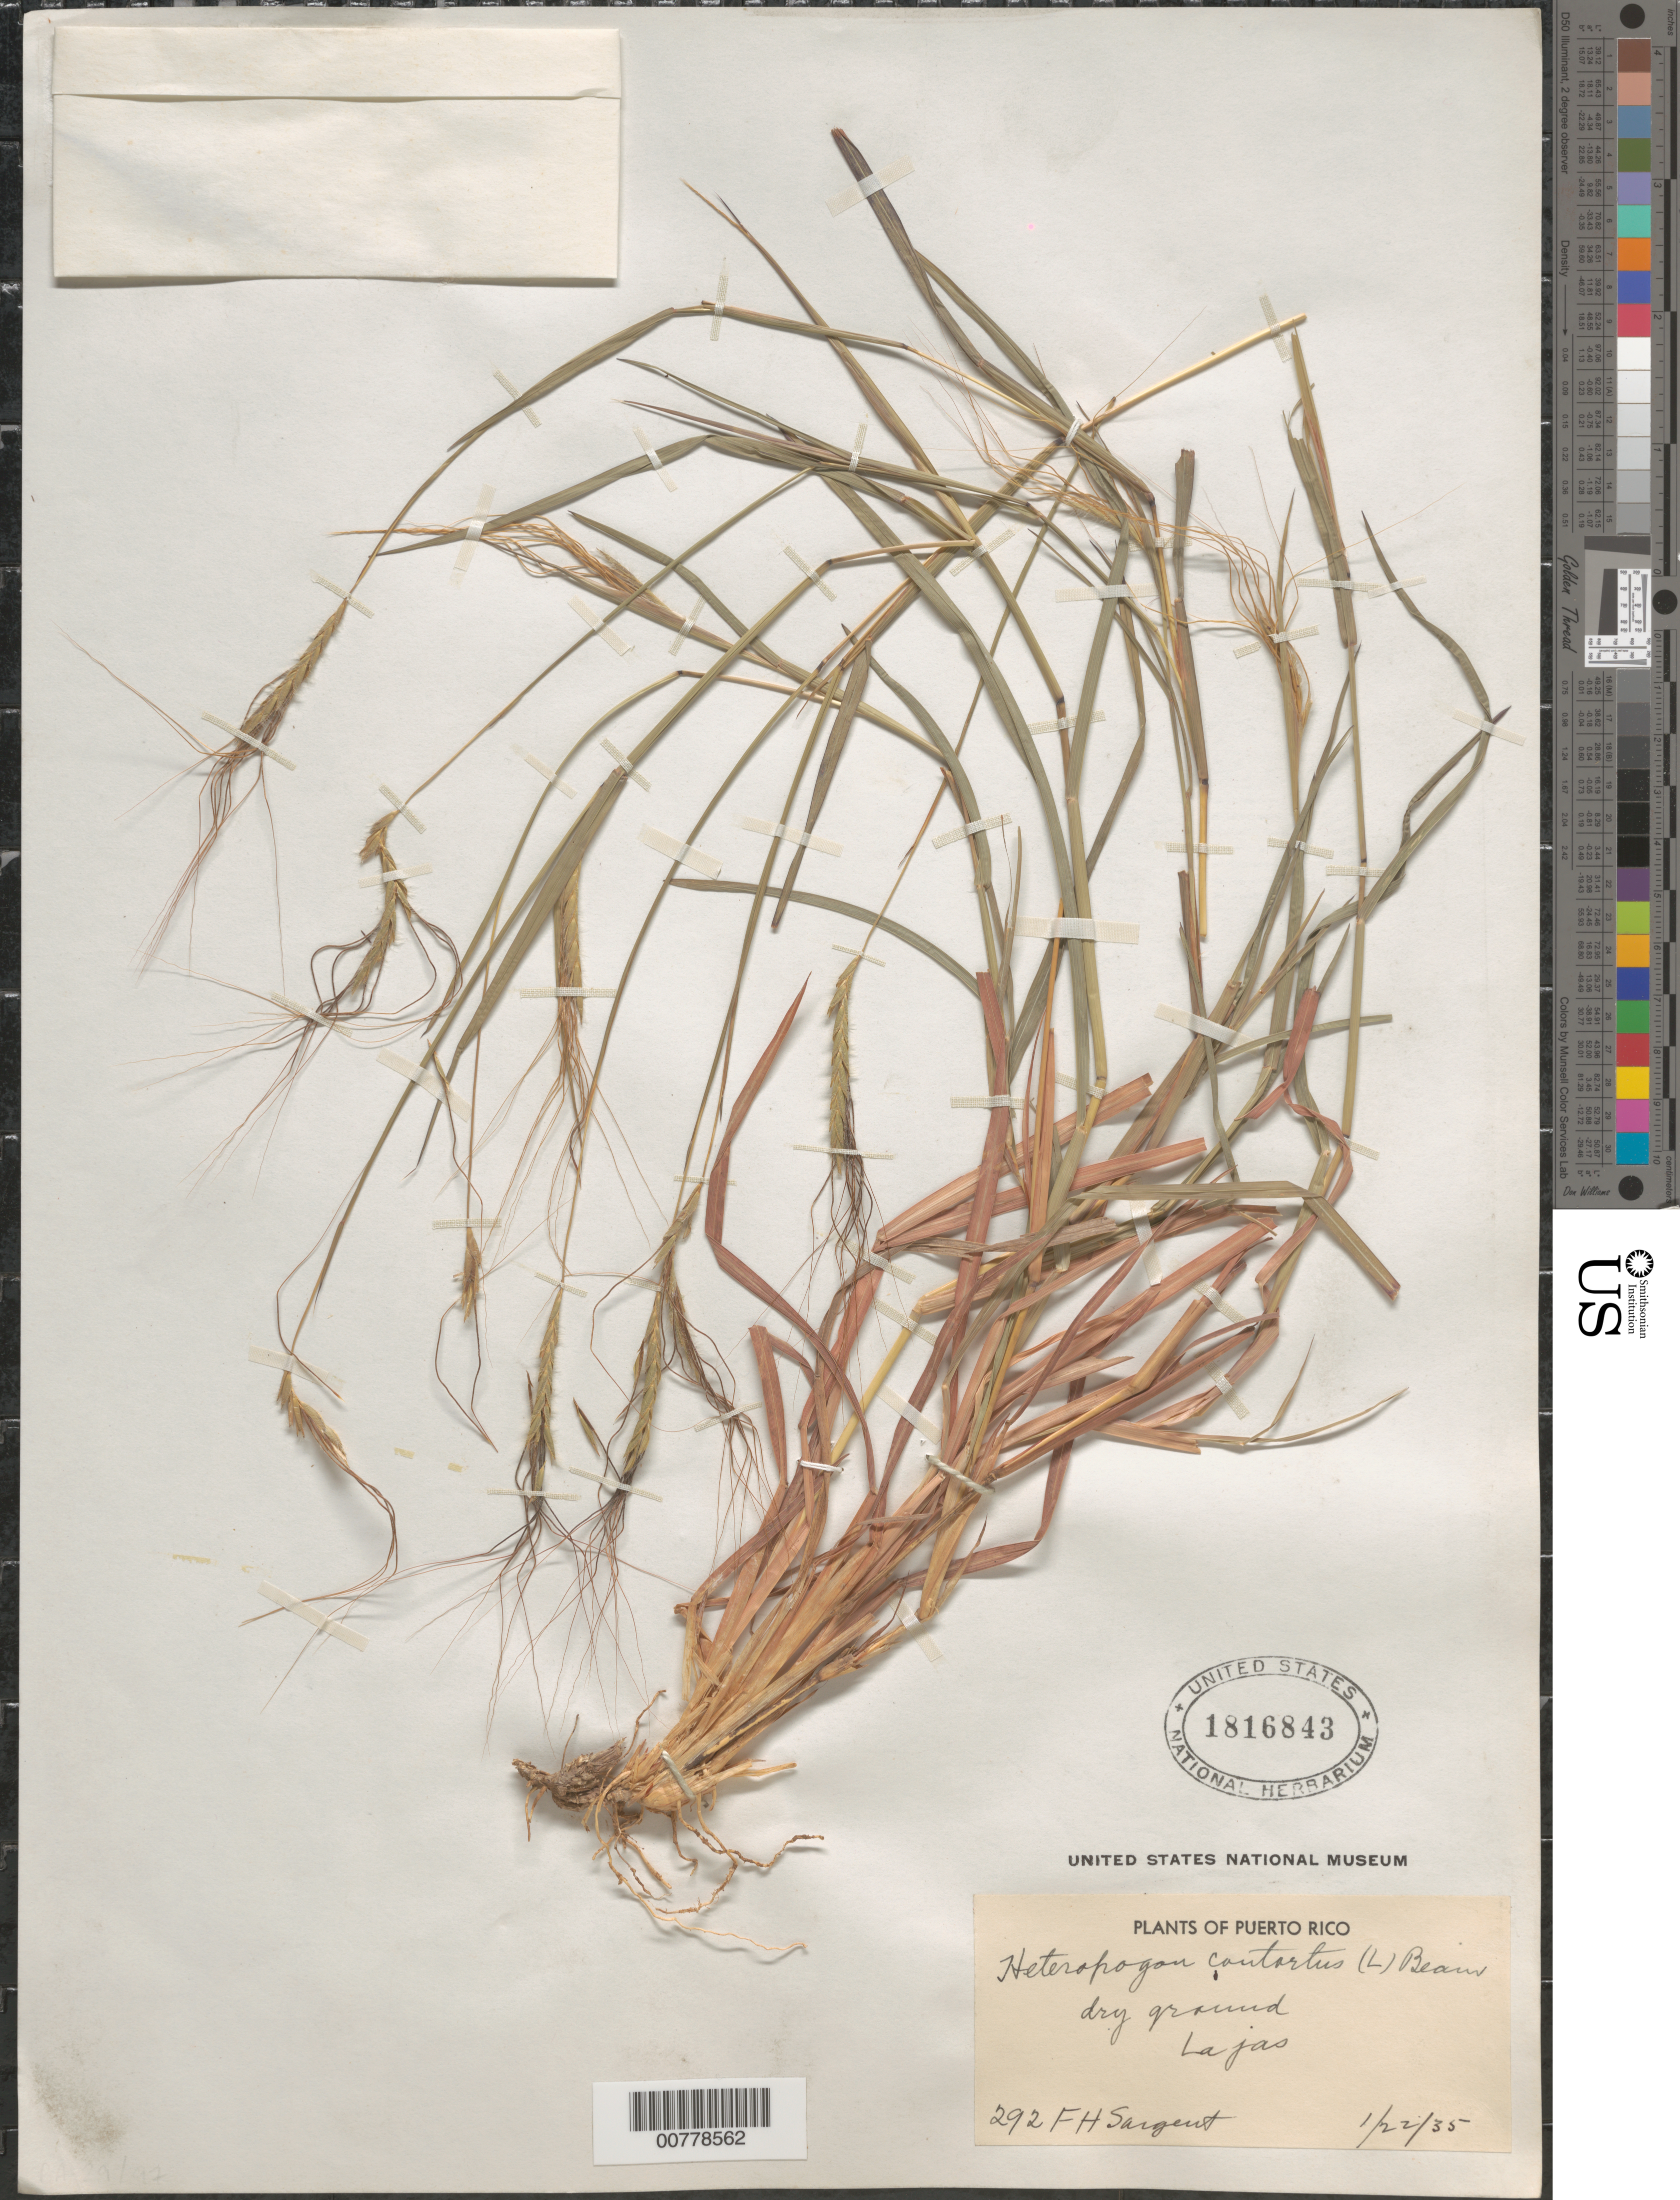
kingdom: Plantae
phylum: Tracheophyta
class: Liliopsida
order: Poales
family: Poaceae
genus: Heteropogon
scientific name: Heteropogon contortus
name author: (L.) P. Beauv. ex Roem. & Schult.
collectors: F. H. Sargent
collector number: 292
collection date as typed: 22 Jan 1935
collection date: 1935-01-22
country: Puerto Rico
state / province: Lajas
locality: Lajas.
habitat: dry ground.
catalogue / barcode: US 1816843